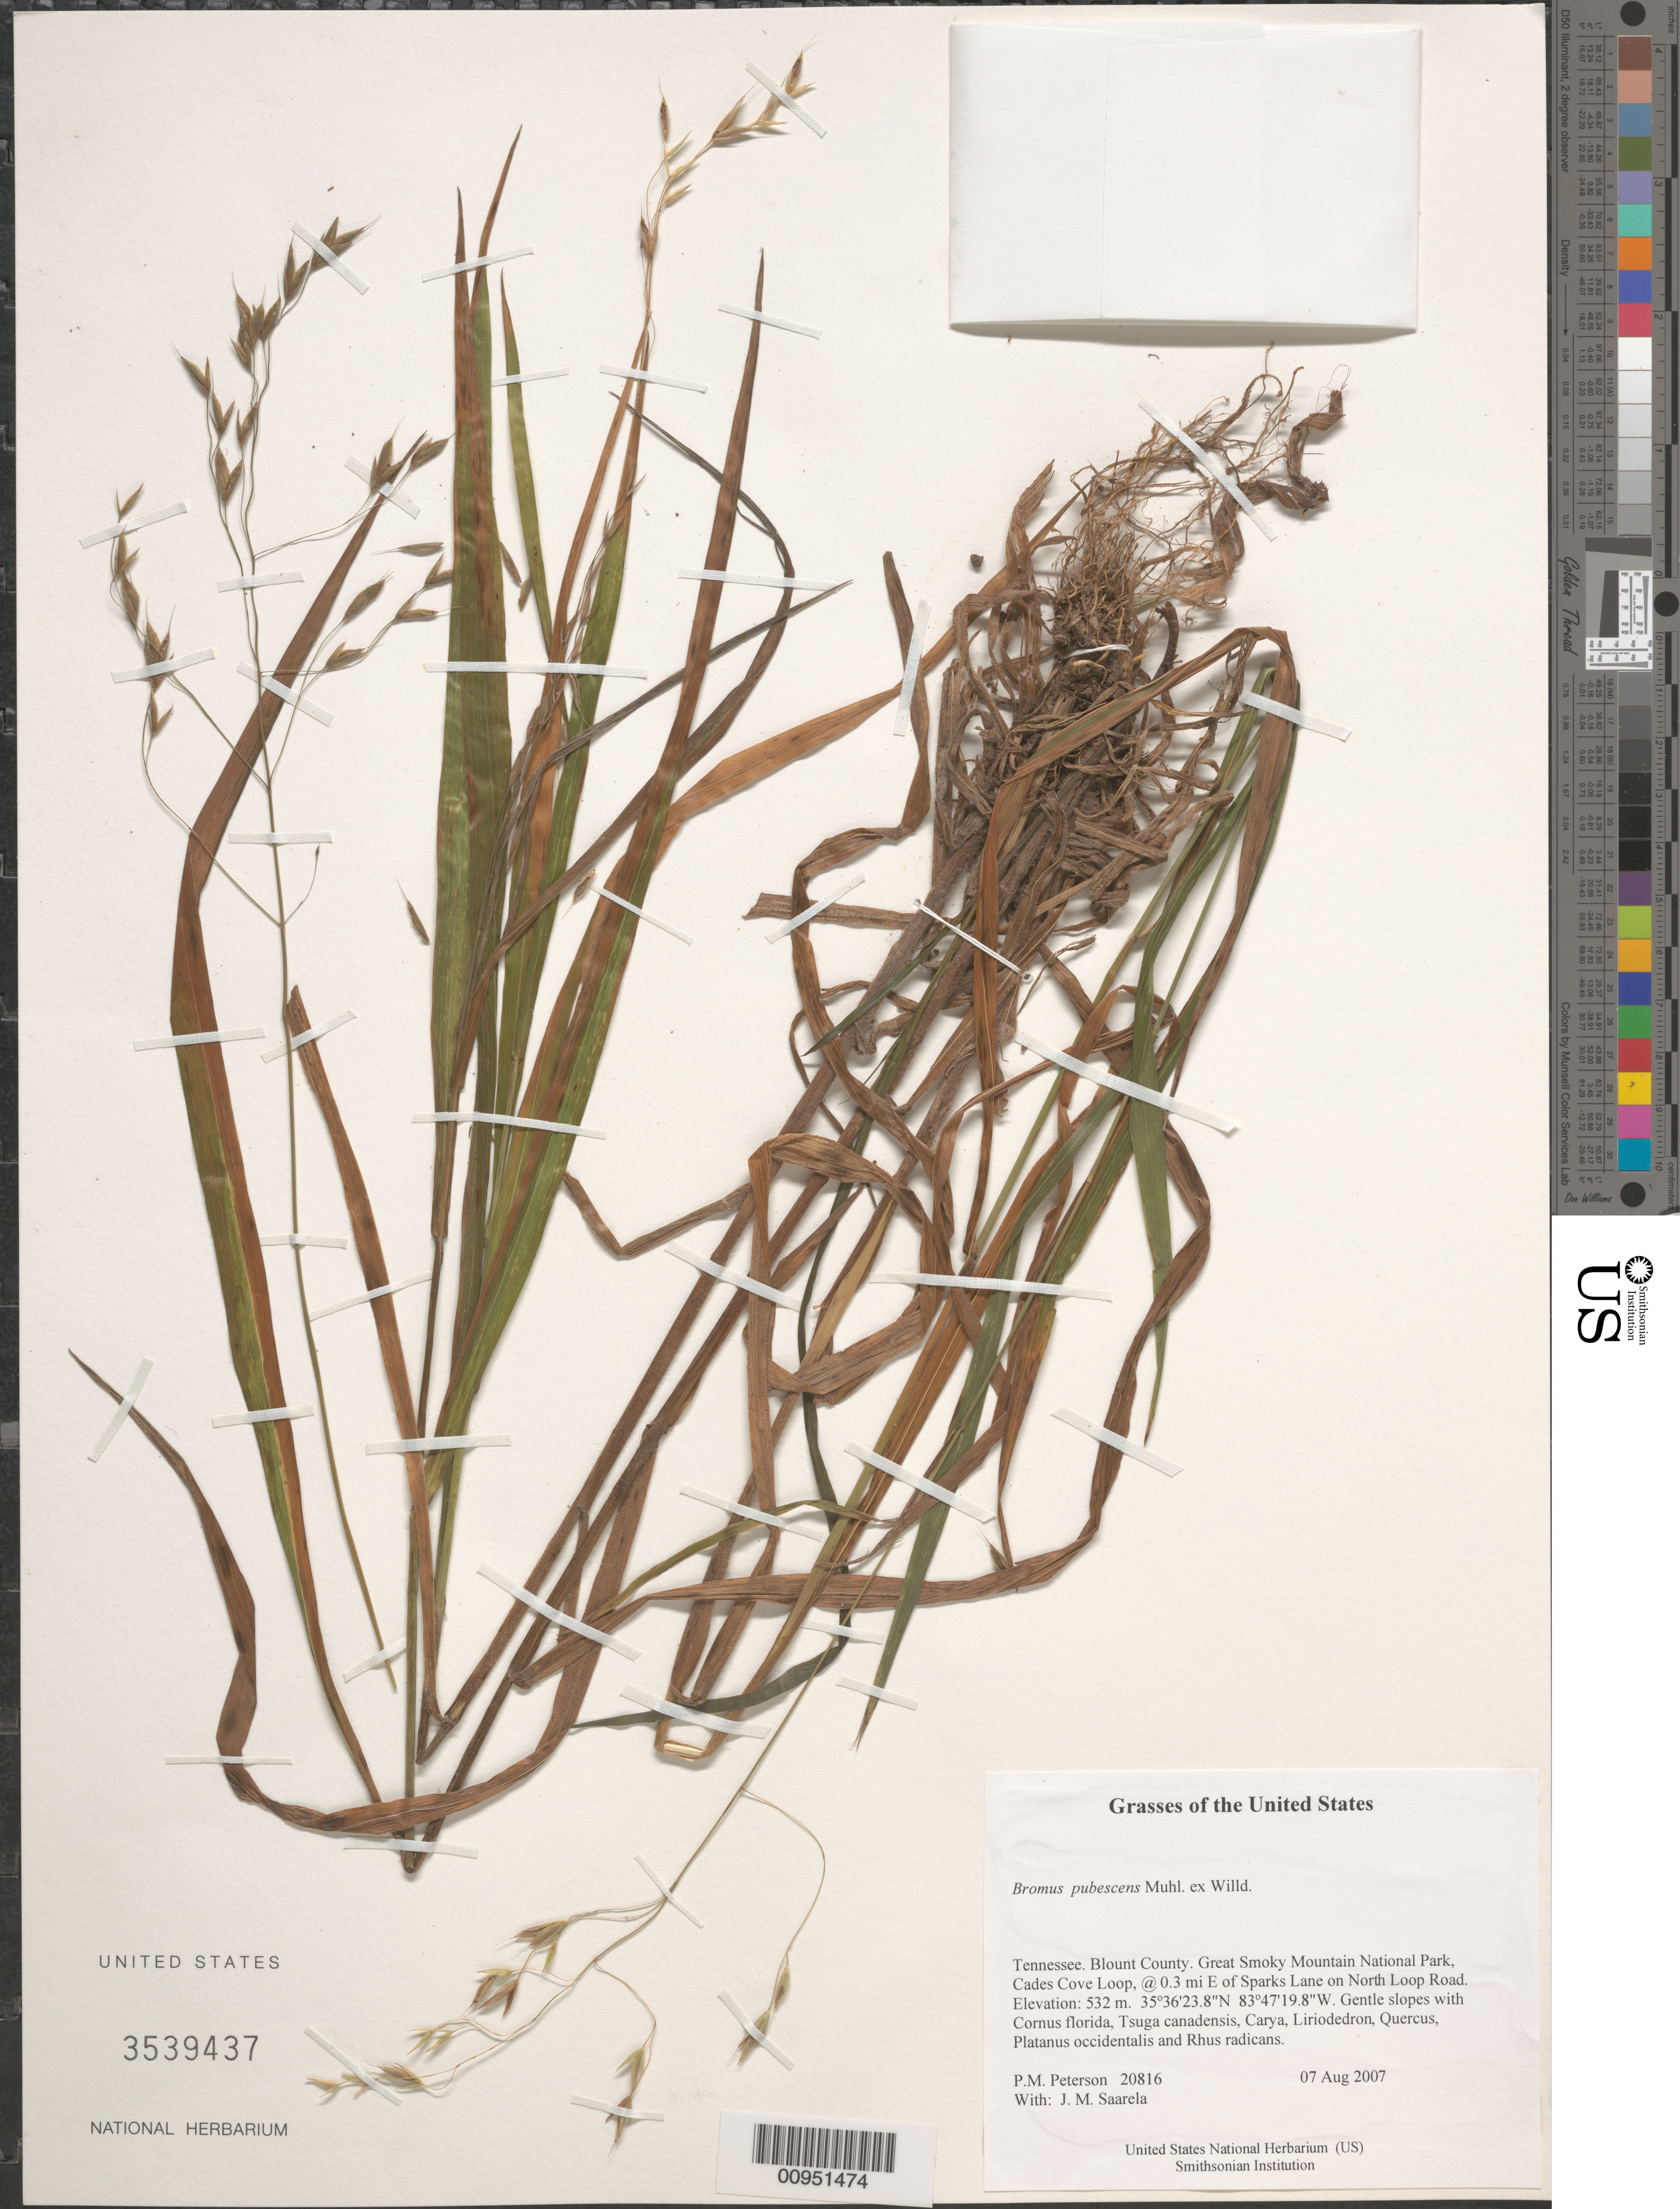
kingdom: Plantae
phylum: Tracheophyta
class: Liliopsida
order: Poales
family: Poaceae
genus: Bromus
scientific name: Bromus pubescens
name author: Muhl. ex Willd.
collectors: P. M. Peterson & J. Saarela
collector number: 20816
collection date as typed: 07 Aug 2007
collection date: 2007-08-07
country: United States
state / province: Tennessee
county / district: Blount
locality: Great Smoky Mountain National Park, Cades Cove Loop, @ 0.3 mi E of Sparks Lane on North Loop Road.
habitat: Gentle slopes with Cornus florida, Tsuga canadensis, Carya, Liriodedron, Quercus, Platanus occidentalis and Rhus radicans.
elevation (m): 532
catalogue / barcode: US 3539437